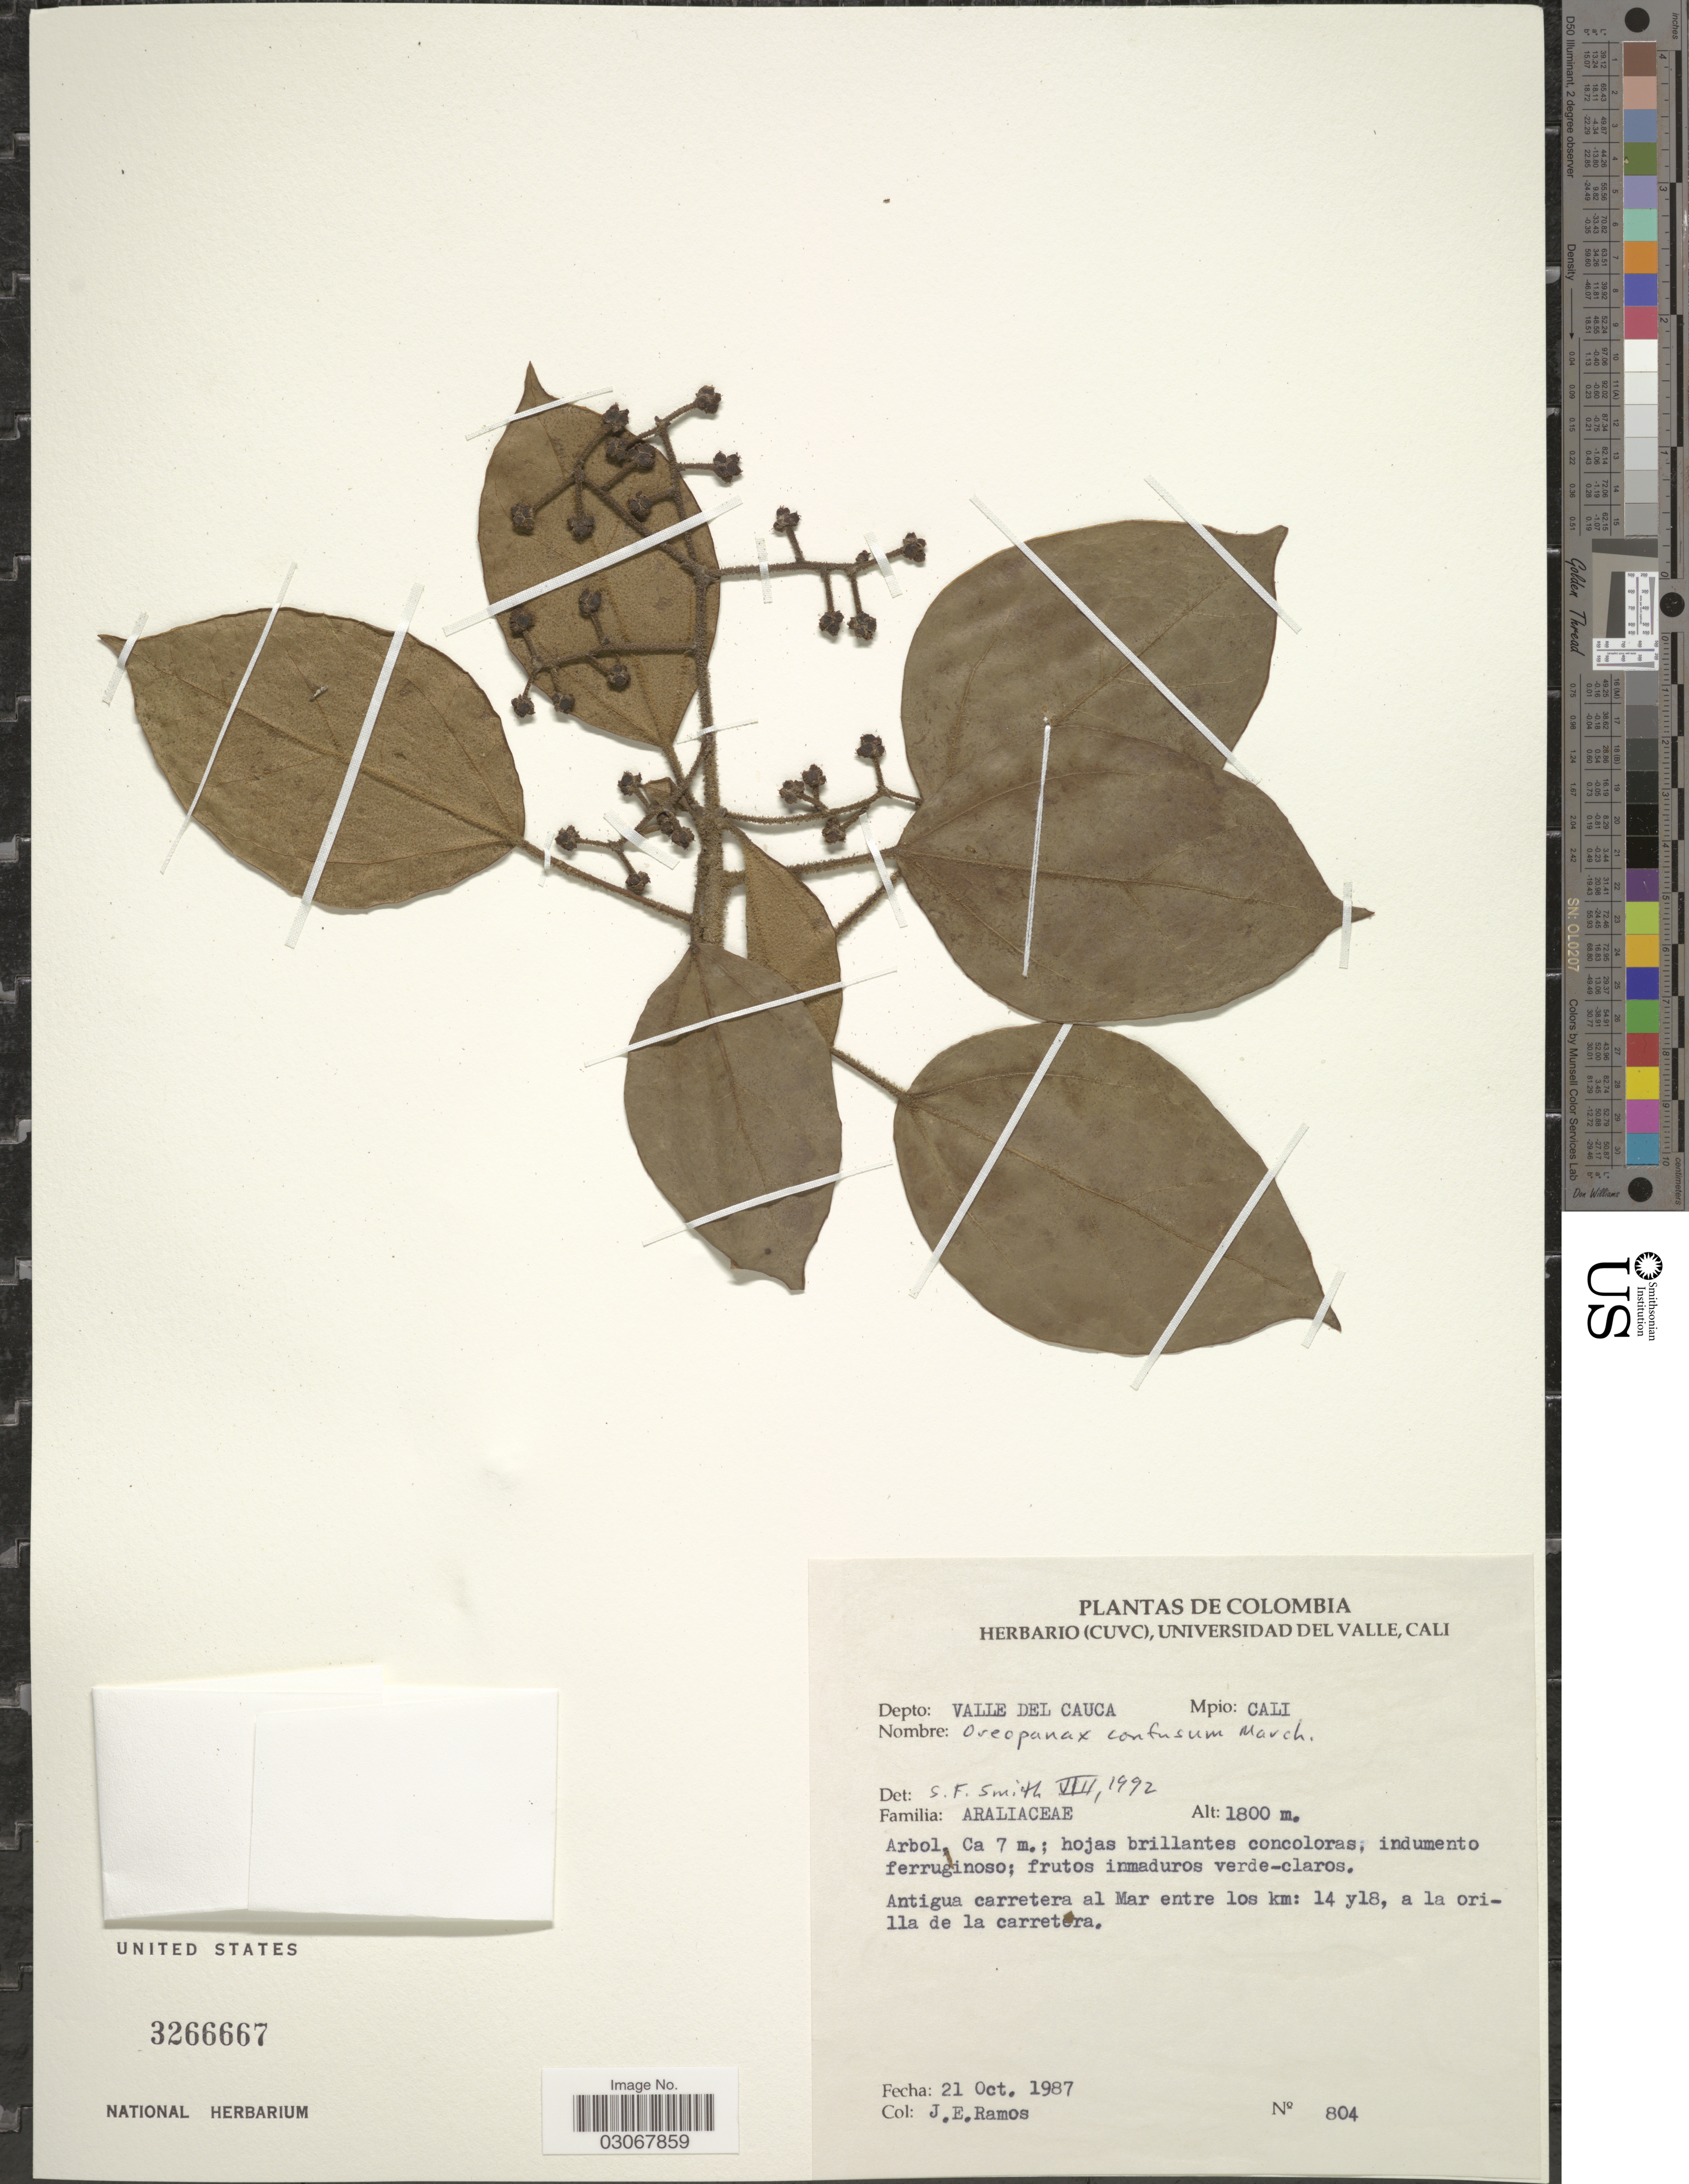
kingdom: Plantae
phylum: Tracheophyta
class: Magnoliopsida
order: Apiales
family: Araliaceae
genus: Oreopanax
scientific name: Oreopanax confusus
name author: March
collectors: J. E. Ramos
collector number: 804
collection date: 1987-10-21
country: Colombia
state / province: Valle del Cauca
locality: Depto: Valle del Cauca. Mpio: Cali. Antigua carretera al Mar entre los km: 14 y18, a la orilla de la carretera.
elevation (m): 1800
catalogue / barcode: US 3266667